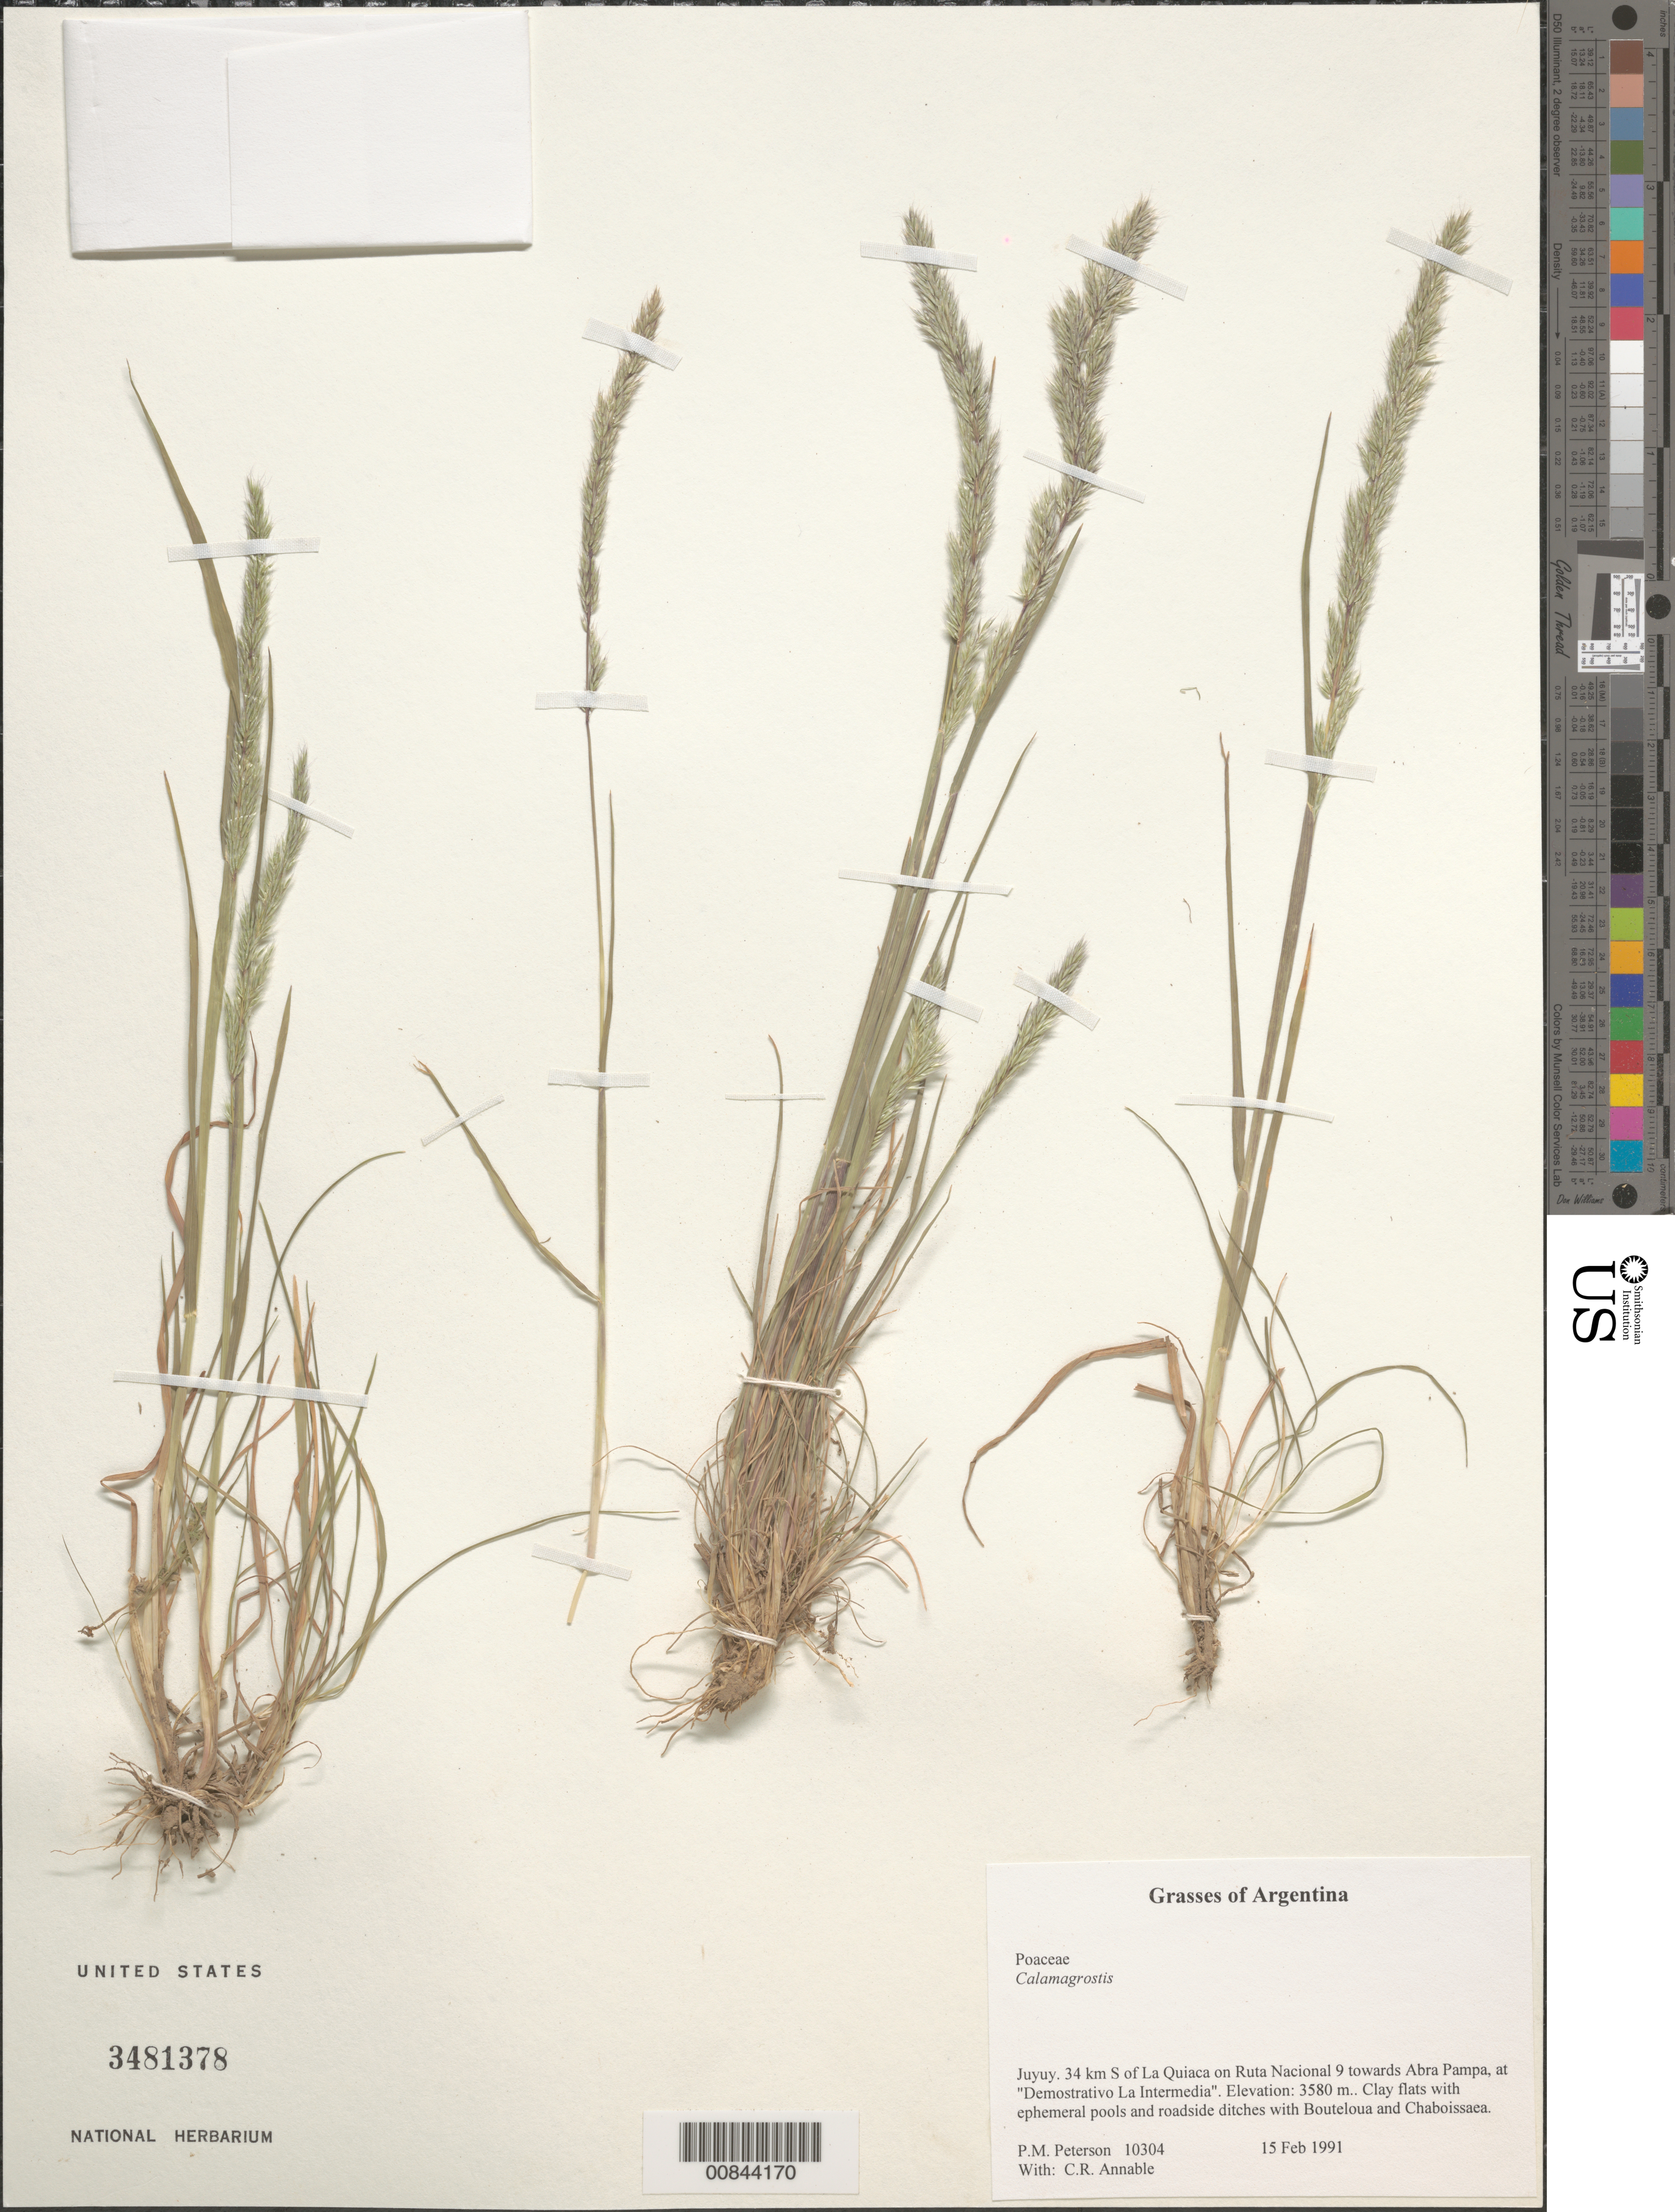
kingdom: Plantae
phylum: Tracheophyta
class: Liliopsida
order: Poales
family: Poaceae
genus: Calamagrostis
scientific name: Calamagrostis sp.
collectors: P. M. Peterson & C. R. Annable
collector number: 10304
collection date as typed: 15 Feb 1991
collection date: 1991-02-15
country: Argentina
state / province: Jujuy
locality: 34 km S of La Quiaca on Ruta Nacional 9 towards Abra Pampa, at "Demostrativo La Intermedia".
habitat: Clay flats with ephemeral pools and roadside ditches with Bouteloua and Chaboissaea.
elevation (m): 3580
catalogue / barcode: US 3481378